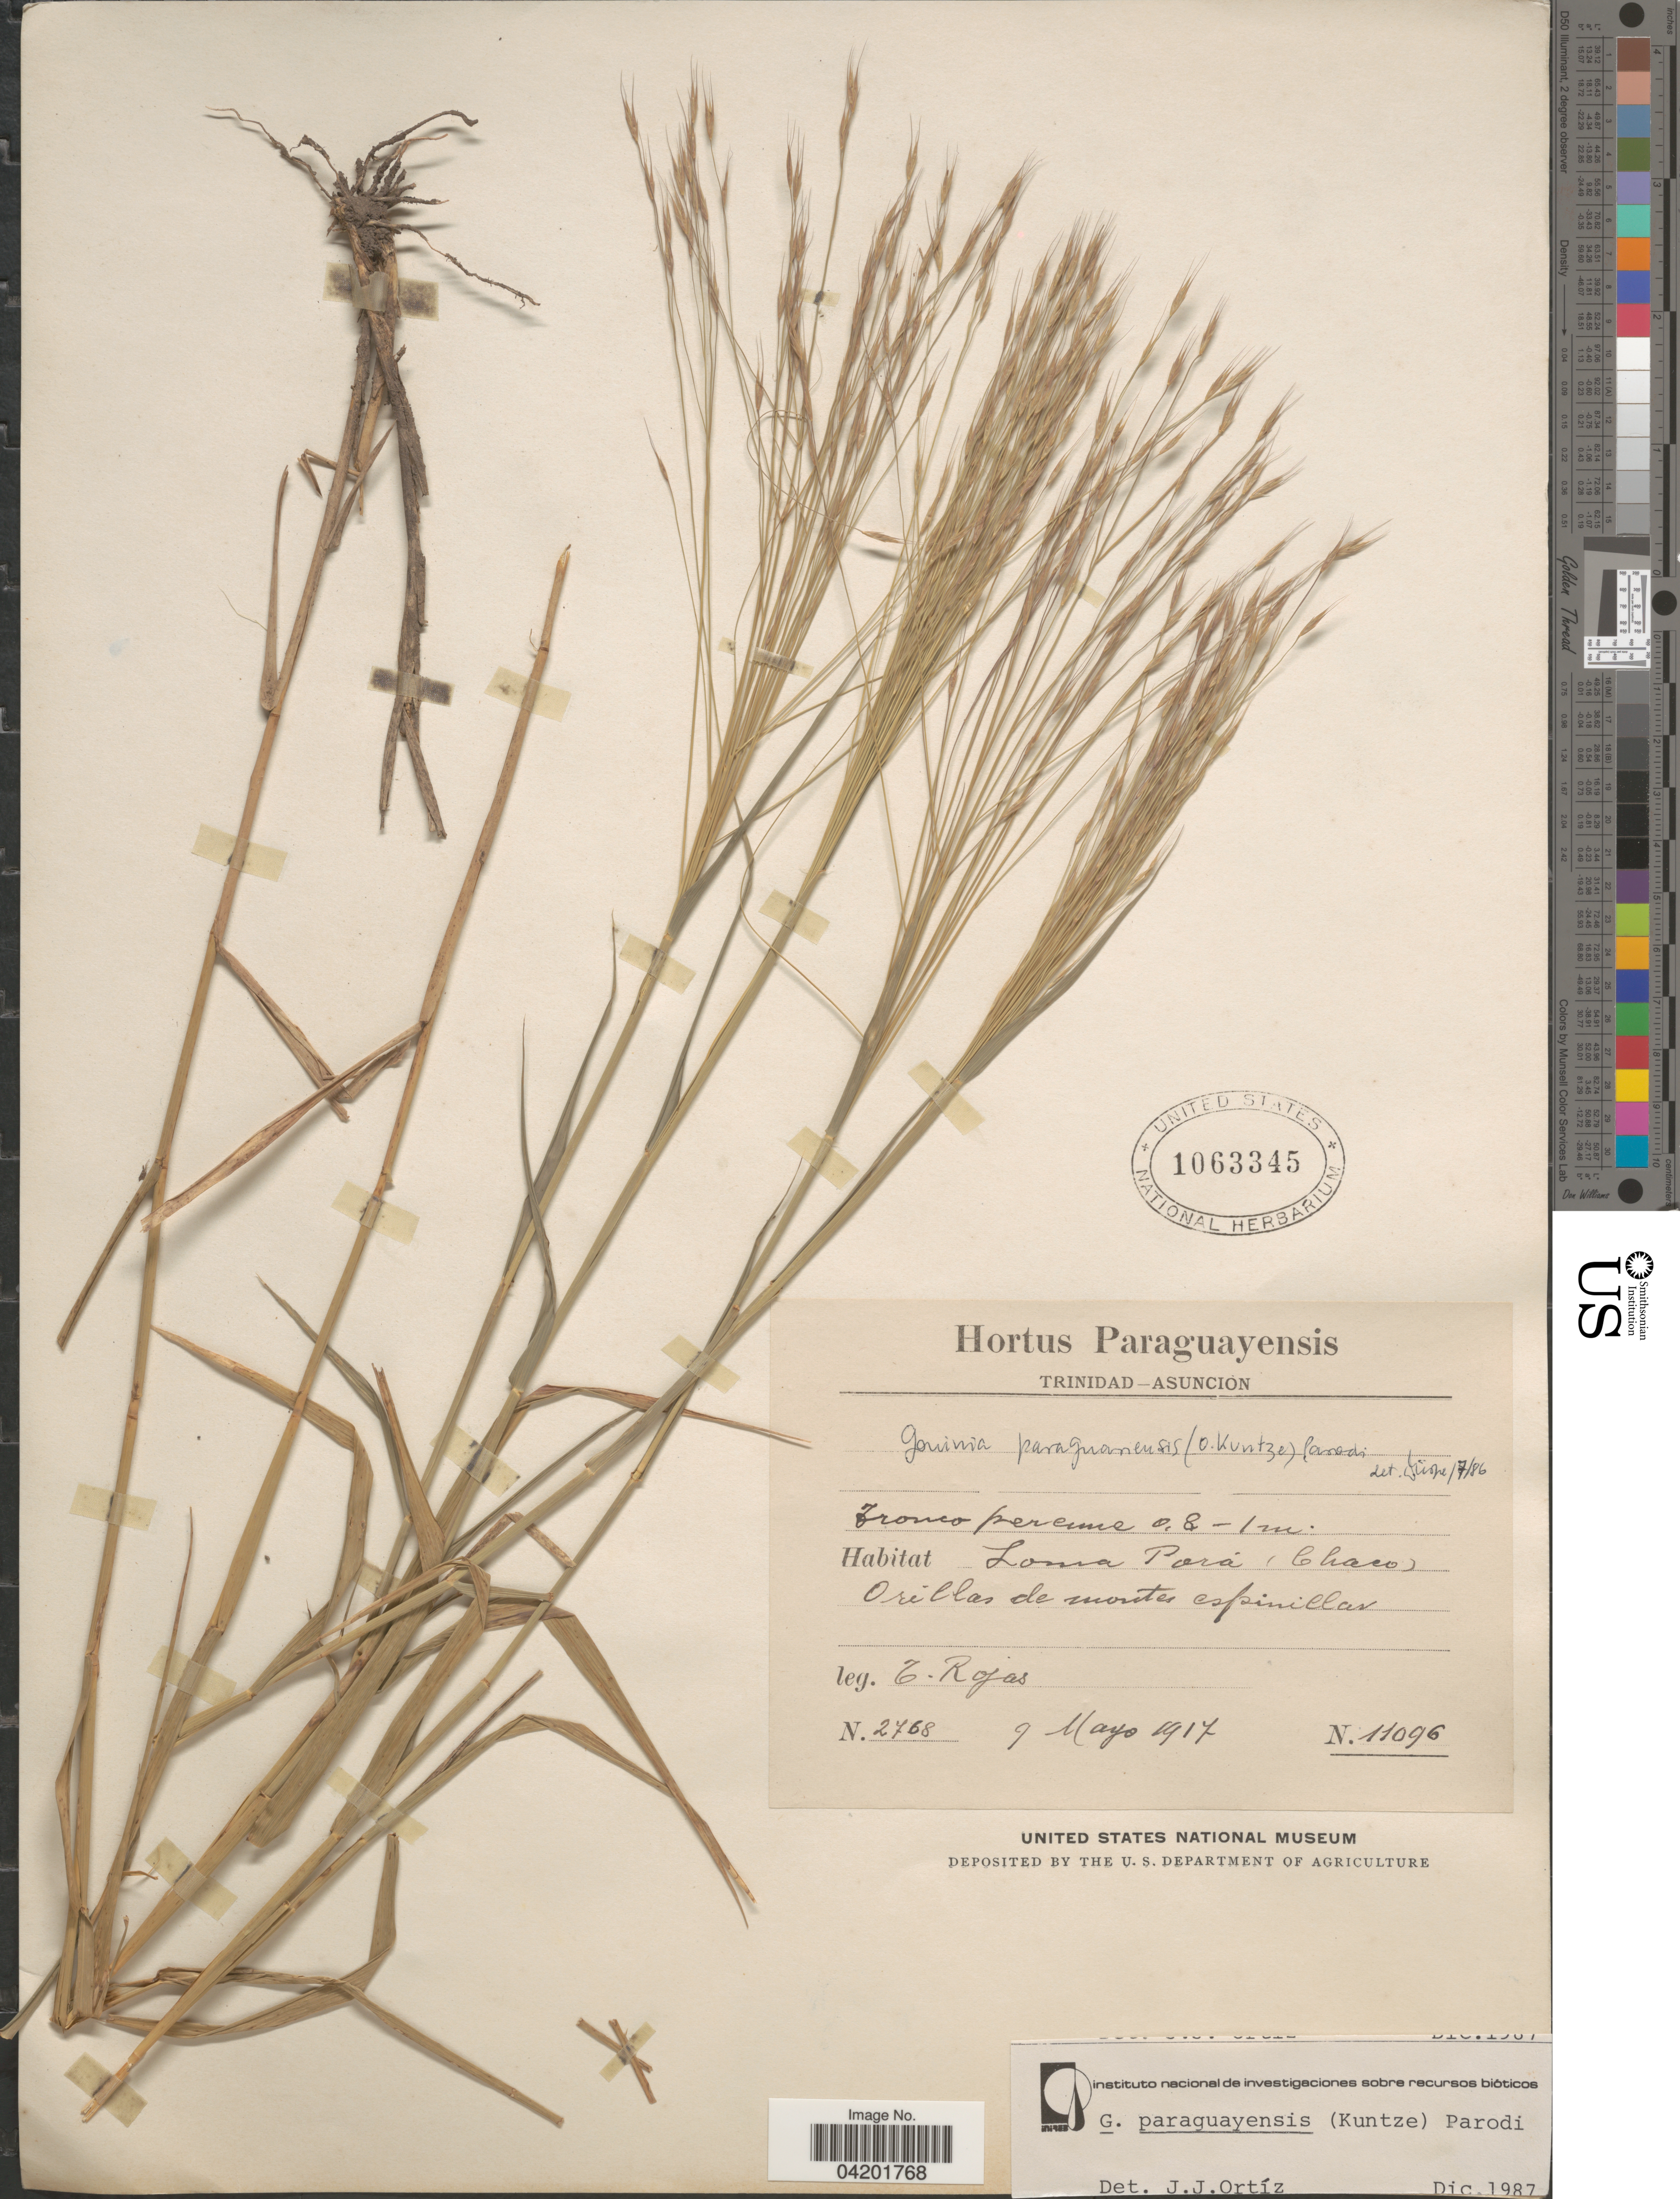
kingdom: Plantae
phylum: Tracheophyta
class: Liliopsida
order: Poales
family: Poaceae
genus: Gouinia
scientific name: Gouinia paraguayensis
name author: (Kuntze) Parodi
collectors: T. Rojas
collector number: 2768/11096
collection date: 1917-05-09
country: Paraguay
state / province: Asuncion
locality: Loma Pará (Chaco). Orillas de montes espinillar.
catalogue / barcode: US 1063345